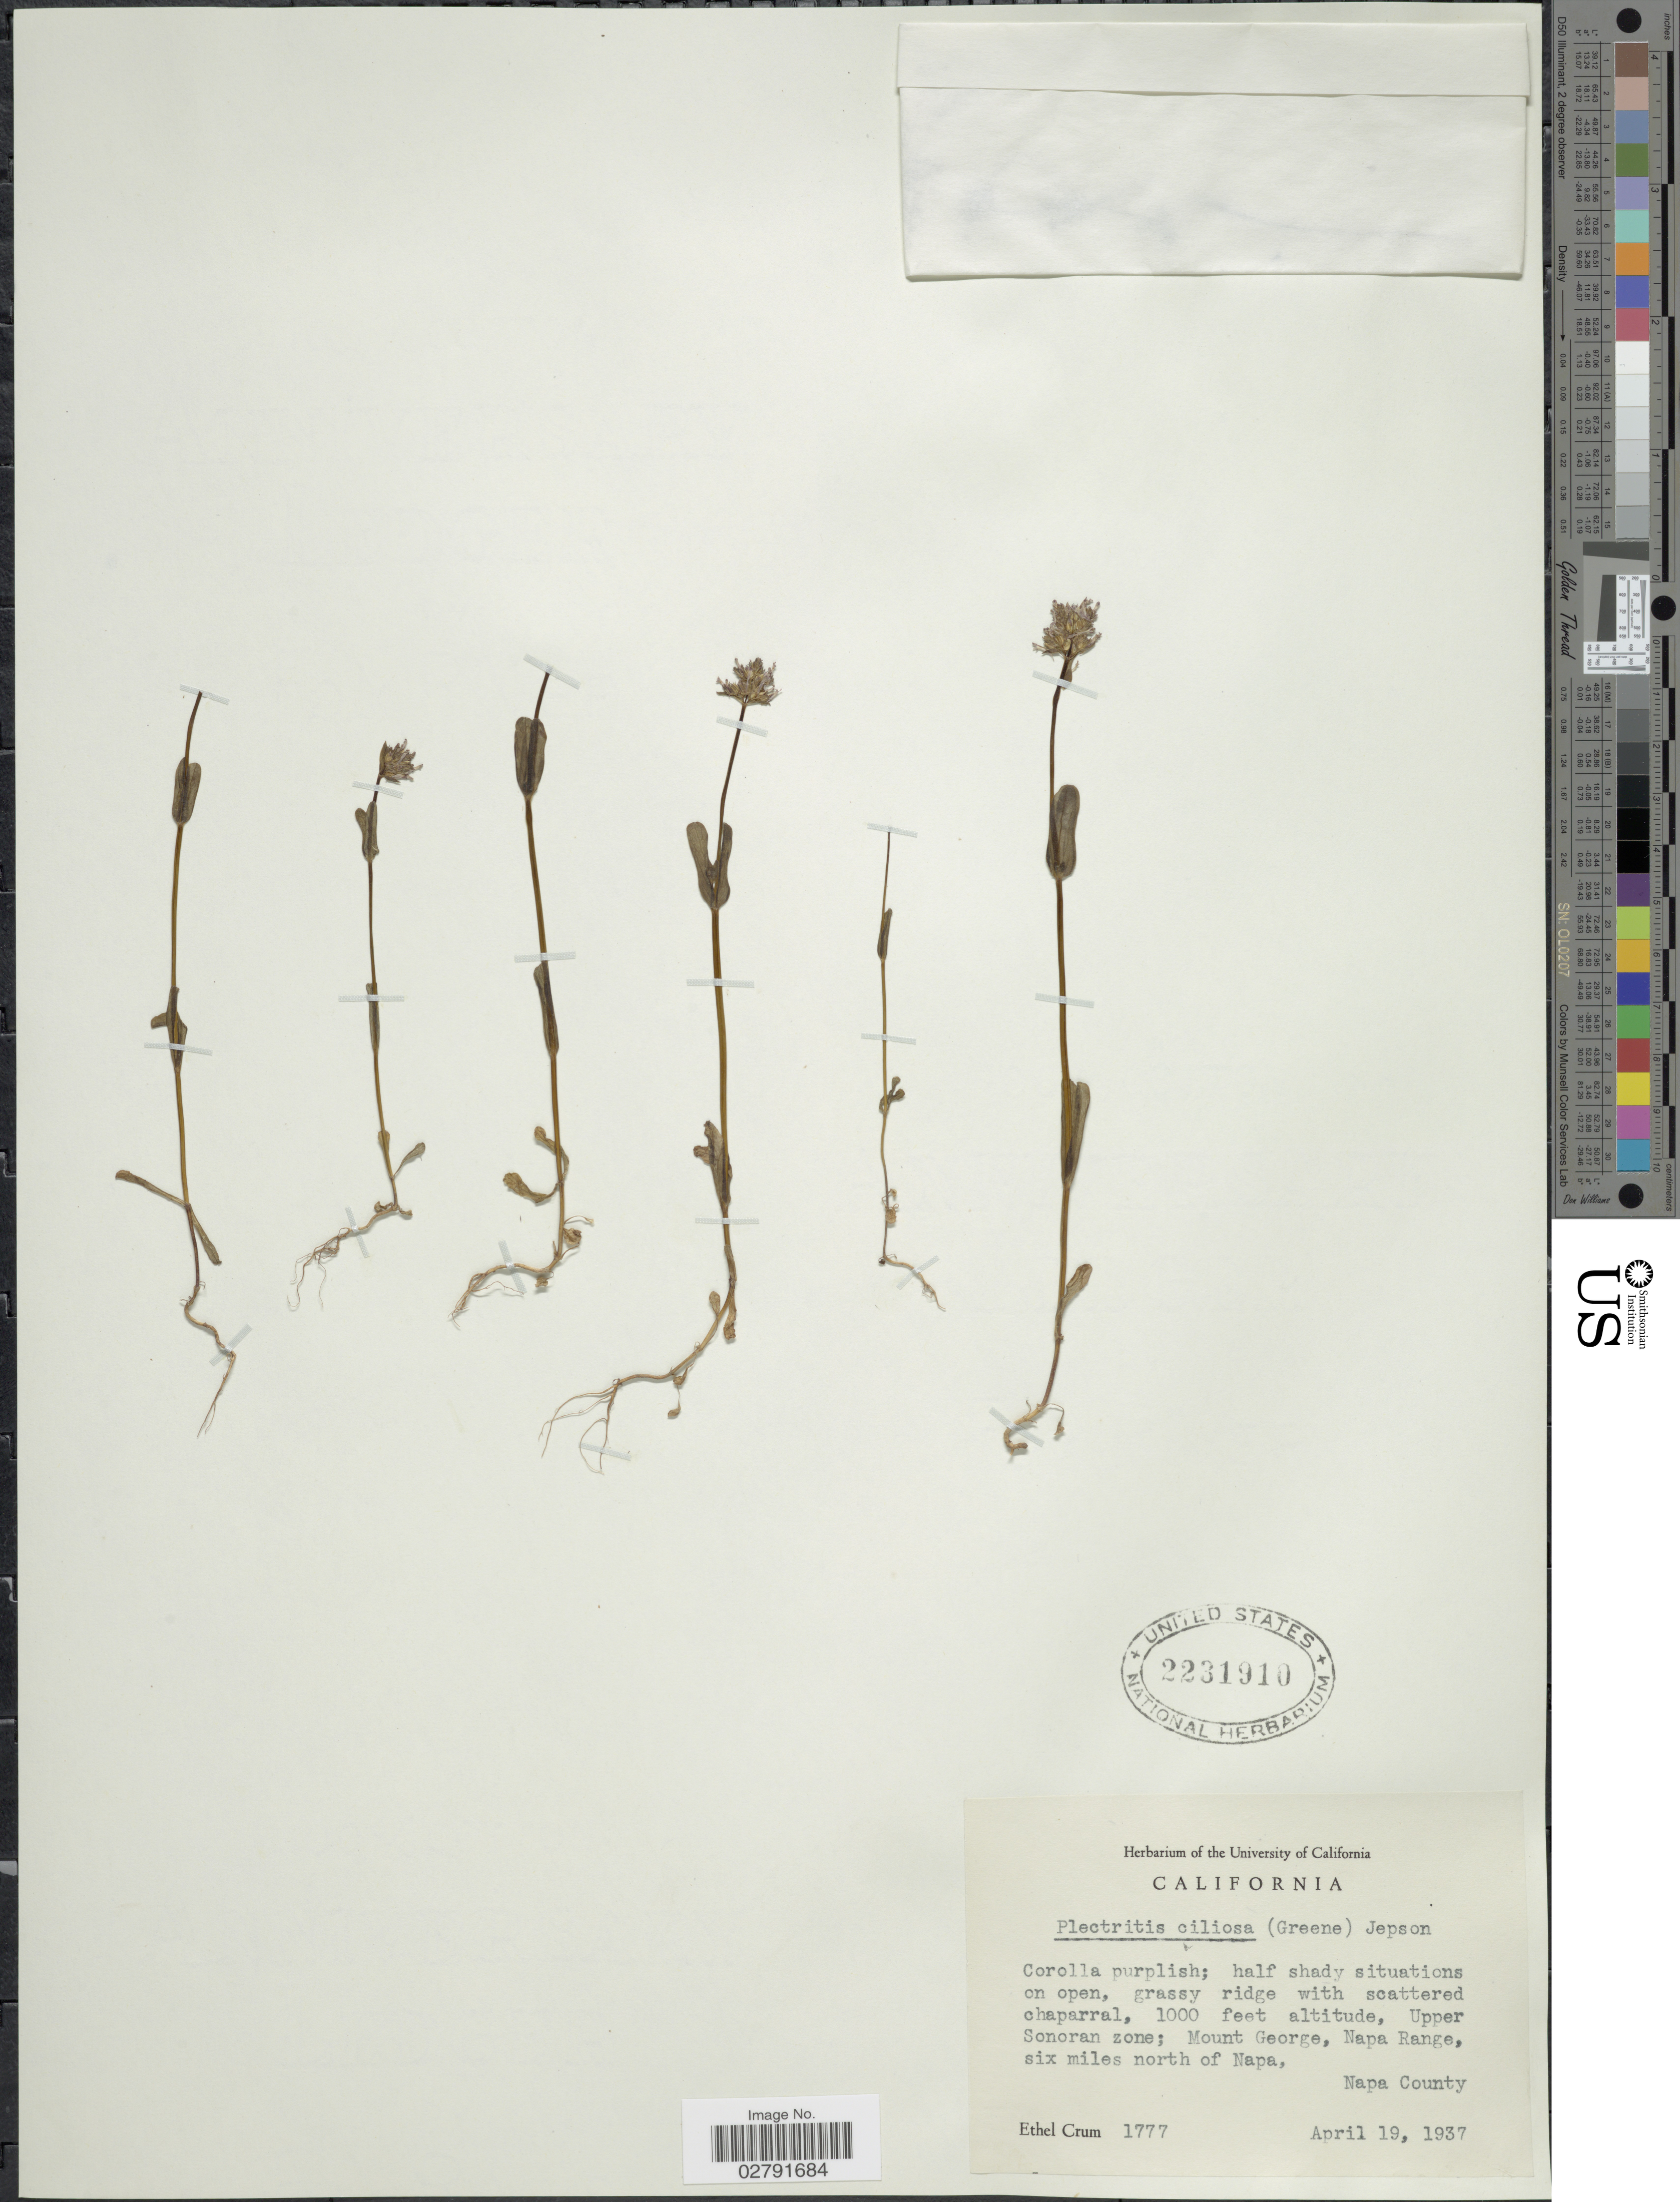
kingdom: Plantae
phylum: Tracheophyta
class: Magnoliopsida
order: Dipsacales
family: Caprifoliaceae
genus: Plectritis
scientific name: Plectritis ciliosa subsp. ciliosa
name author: (Greene) Jeps.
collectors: E. K. Crum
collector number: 1777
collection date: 1937-04-19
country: United States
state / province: California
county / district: Napa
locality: Upper Sonoran zone; Mount George, Napa Range, six miles north of Napa. Napa County.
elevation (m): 305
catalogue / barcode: US 2231910